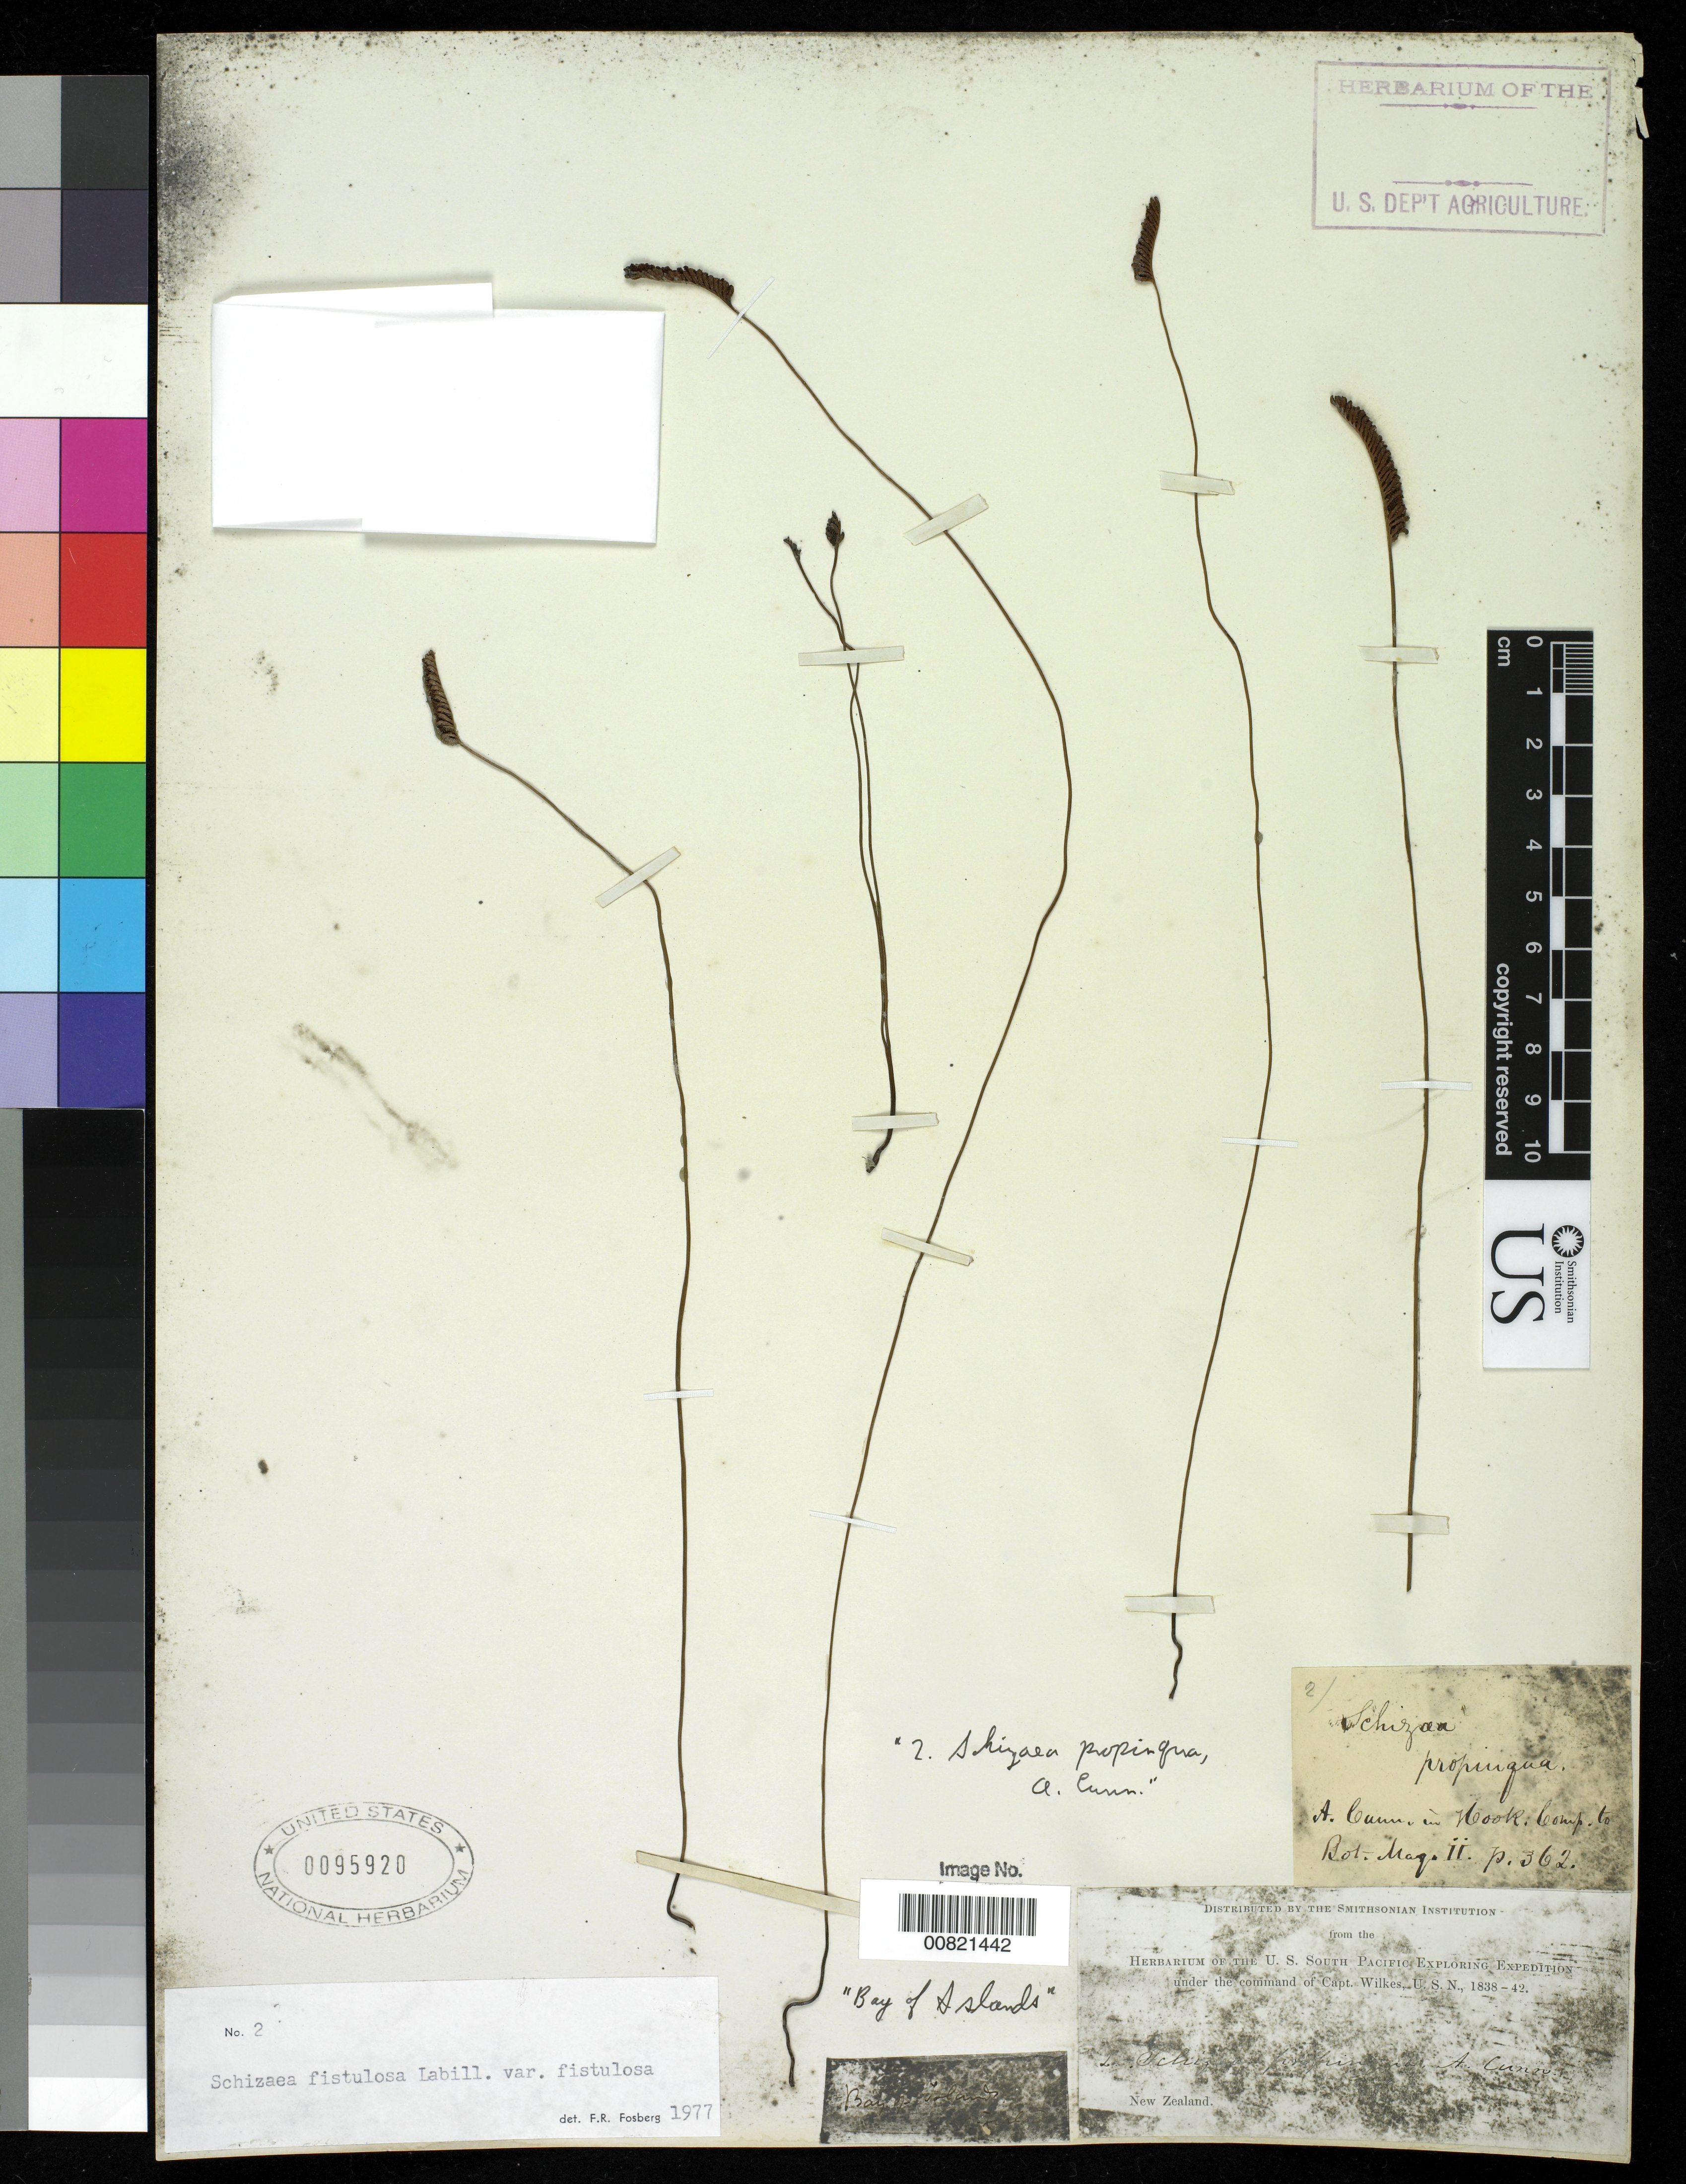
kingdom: Plantae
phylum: Tracheophyta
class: Polypodiopsida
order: Schizaeales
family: Schizaeaceae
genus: Schizaea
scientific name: Schizaea fistulosa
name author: Labill.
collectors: Wilkes Explor. Exped.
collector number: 2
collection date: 1838/1842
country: New Zealand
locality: Bay of Islands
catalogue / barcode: US 95920